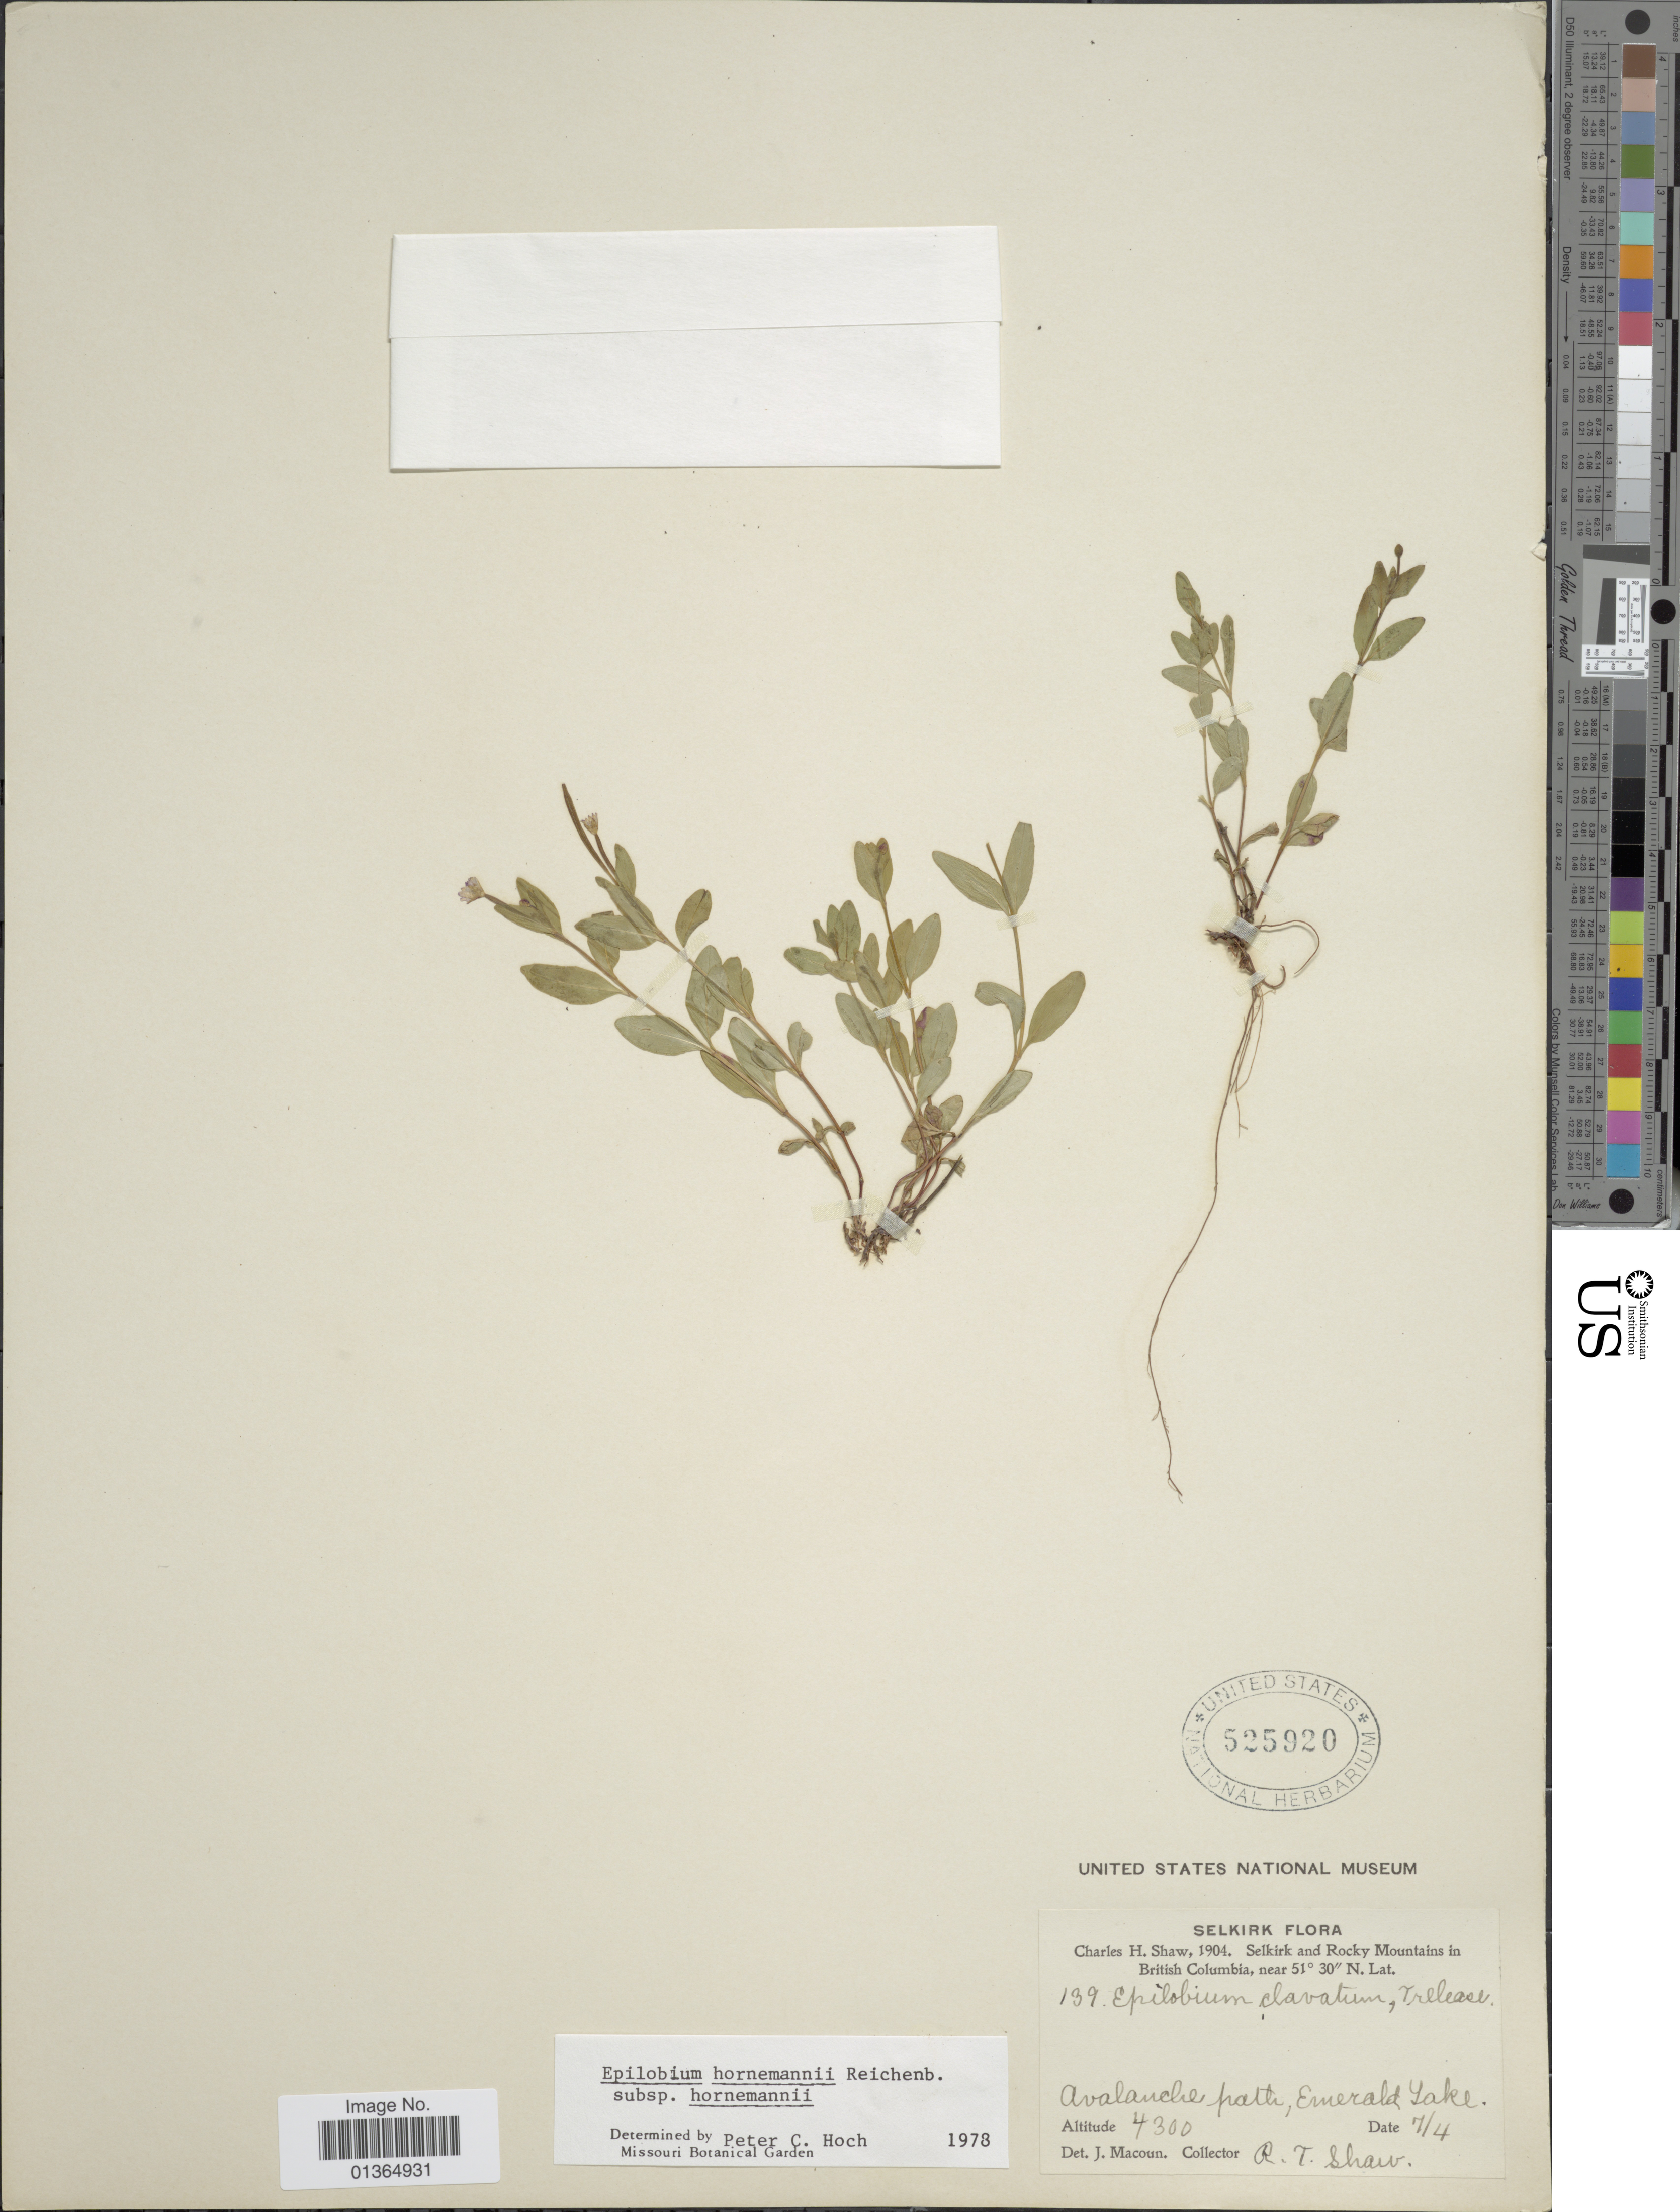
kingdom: Plantae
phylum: Tracheophyta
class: Magnoliopsida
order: Myrtales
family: Onagraceae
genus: Epilobium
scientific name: Epilobium hornemannii subsp. hornemannii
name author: Rchb.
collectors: R. T. Shaw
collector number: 139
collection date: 1904-04-07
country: Canada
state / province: British Columbia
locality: Selkirk and Rocky Mountains. Avalanche path, Emerald Lake.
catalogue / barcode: US 525920